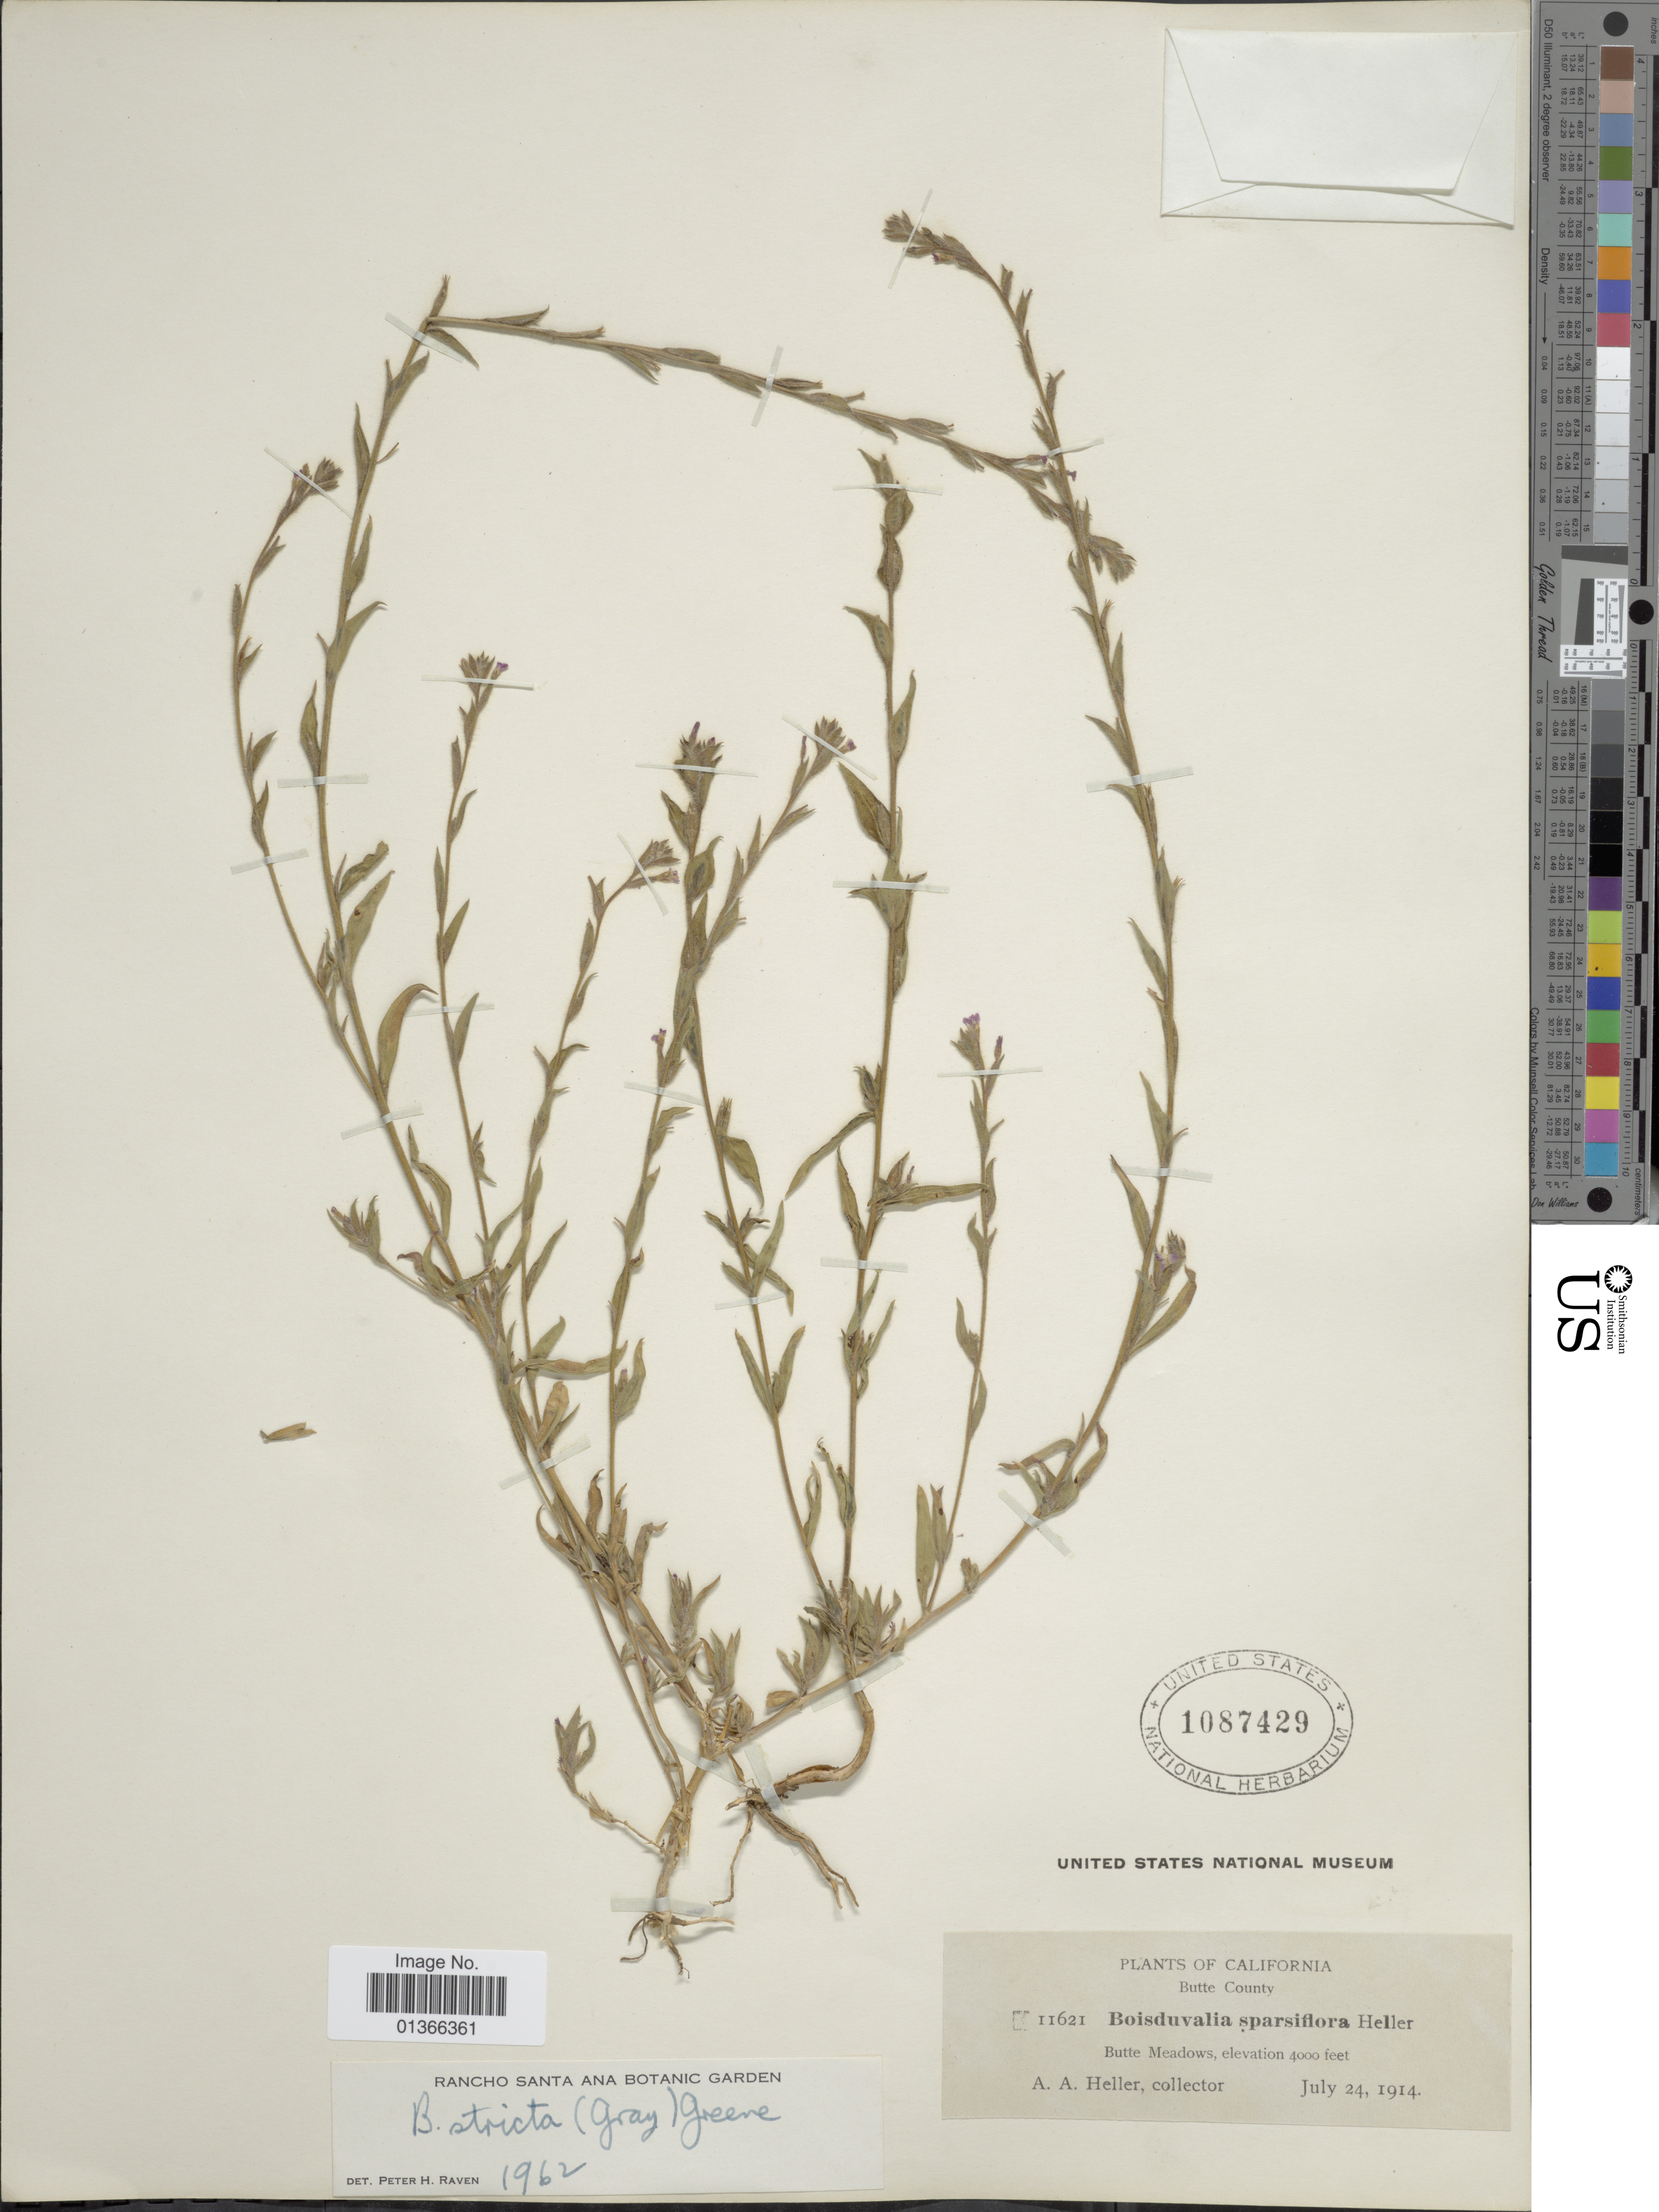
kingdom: Plantae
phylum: Tracheophyta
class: Magnoliopsida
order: Myrtales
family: Onagraceae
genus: Epilobium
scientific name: Epilobium torreyi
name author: (S. Watson) Hoch & P.H. Raven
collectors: A. A. Heller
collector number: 11621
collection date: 1914-07-24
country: United States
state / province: California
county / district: Butte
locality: Butte County. Butte Meadows.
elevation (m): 1219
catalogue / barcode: US 1087429